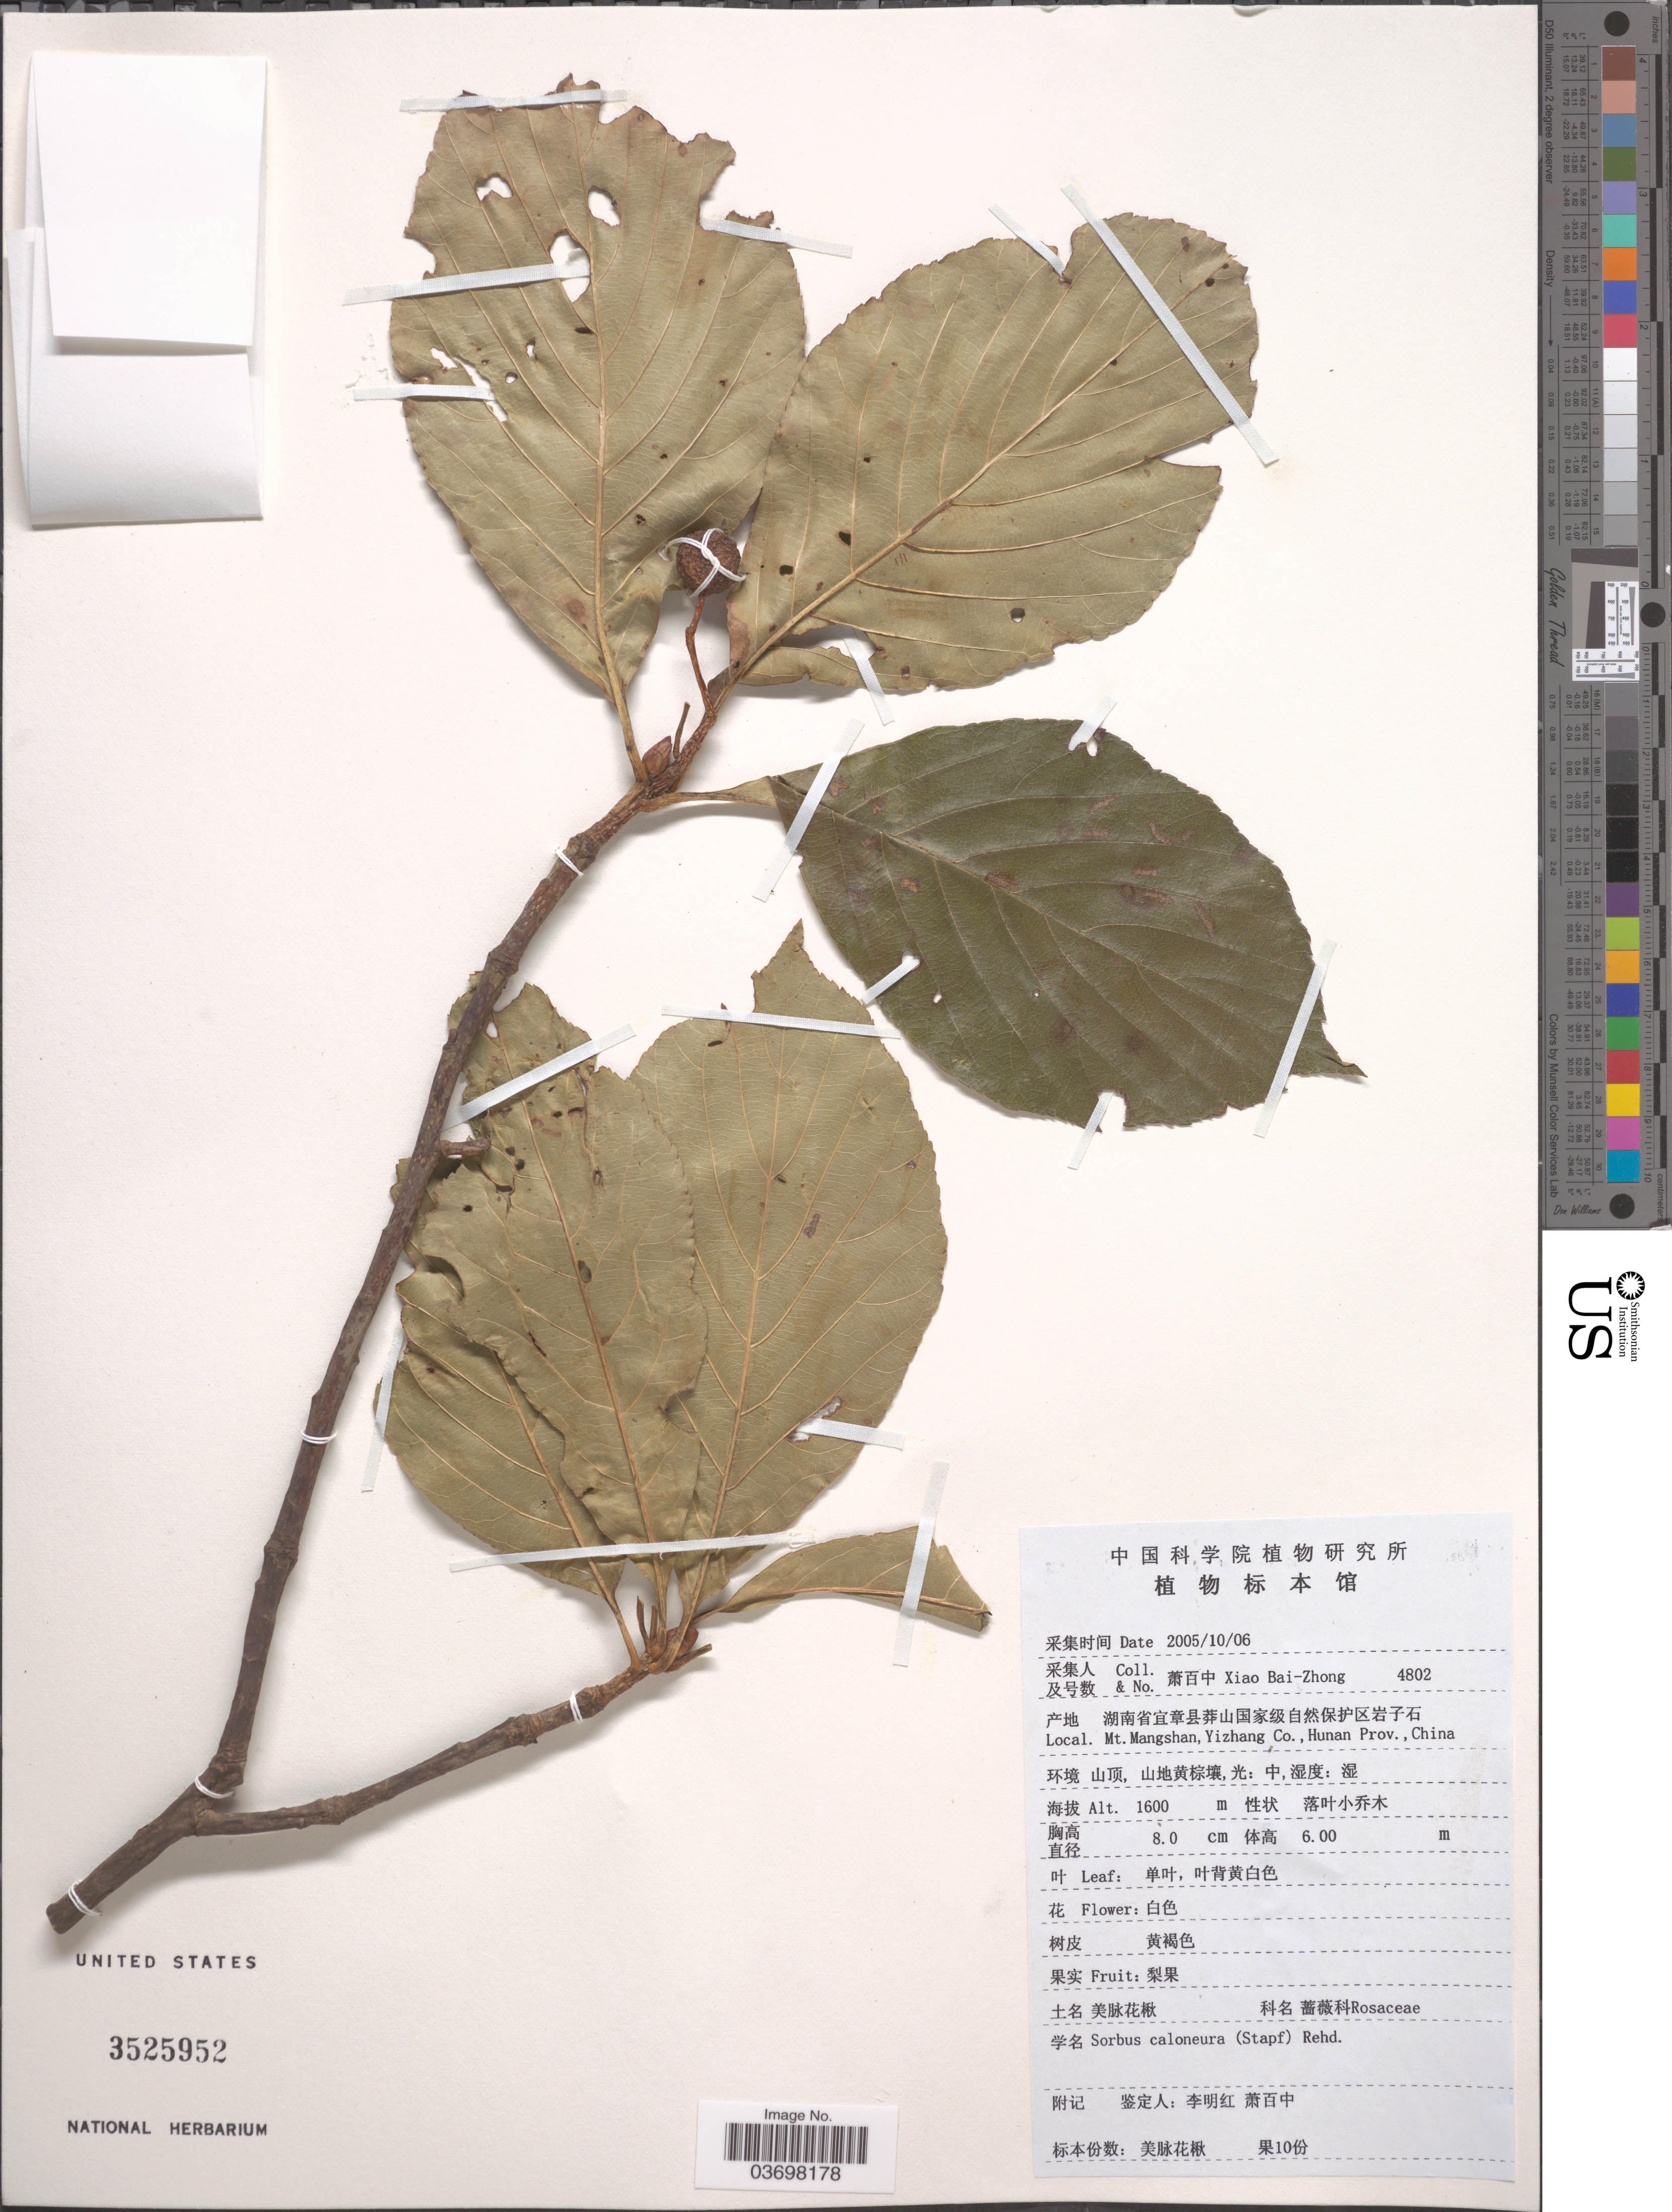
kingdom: Plantae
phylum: Tracheophyta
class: Magnoliopsida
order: Rosales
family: Rosaceae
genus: Sorbus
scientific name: Sorbus caloneura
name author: (Stapf) Rehder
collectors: B. Z. Xiao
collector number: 4802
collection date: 2005-10-06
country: China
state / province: Hunan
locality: Mt. Mangshan, Yizhang Co.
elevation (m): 1600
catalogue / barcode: US 3525952